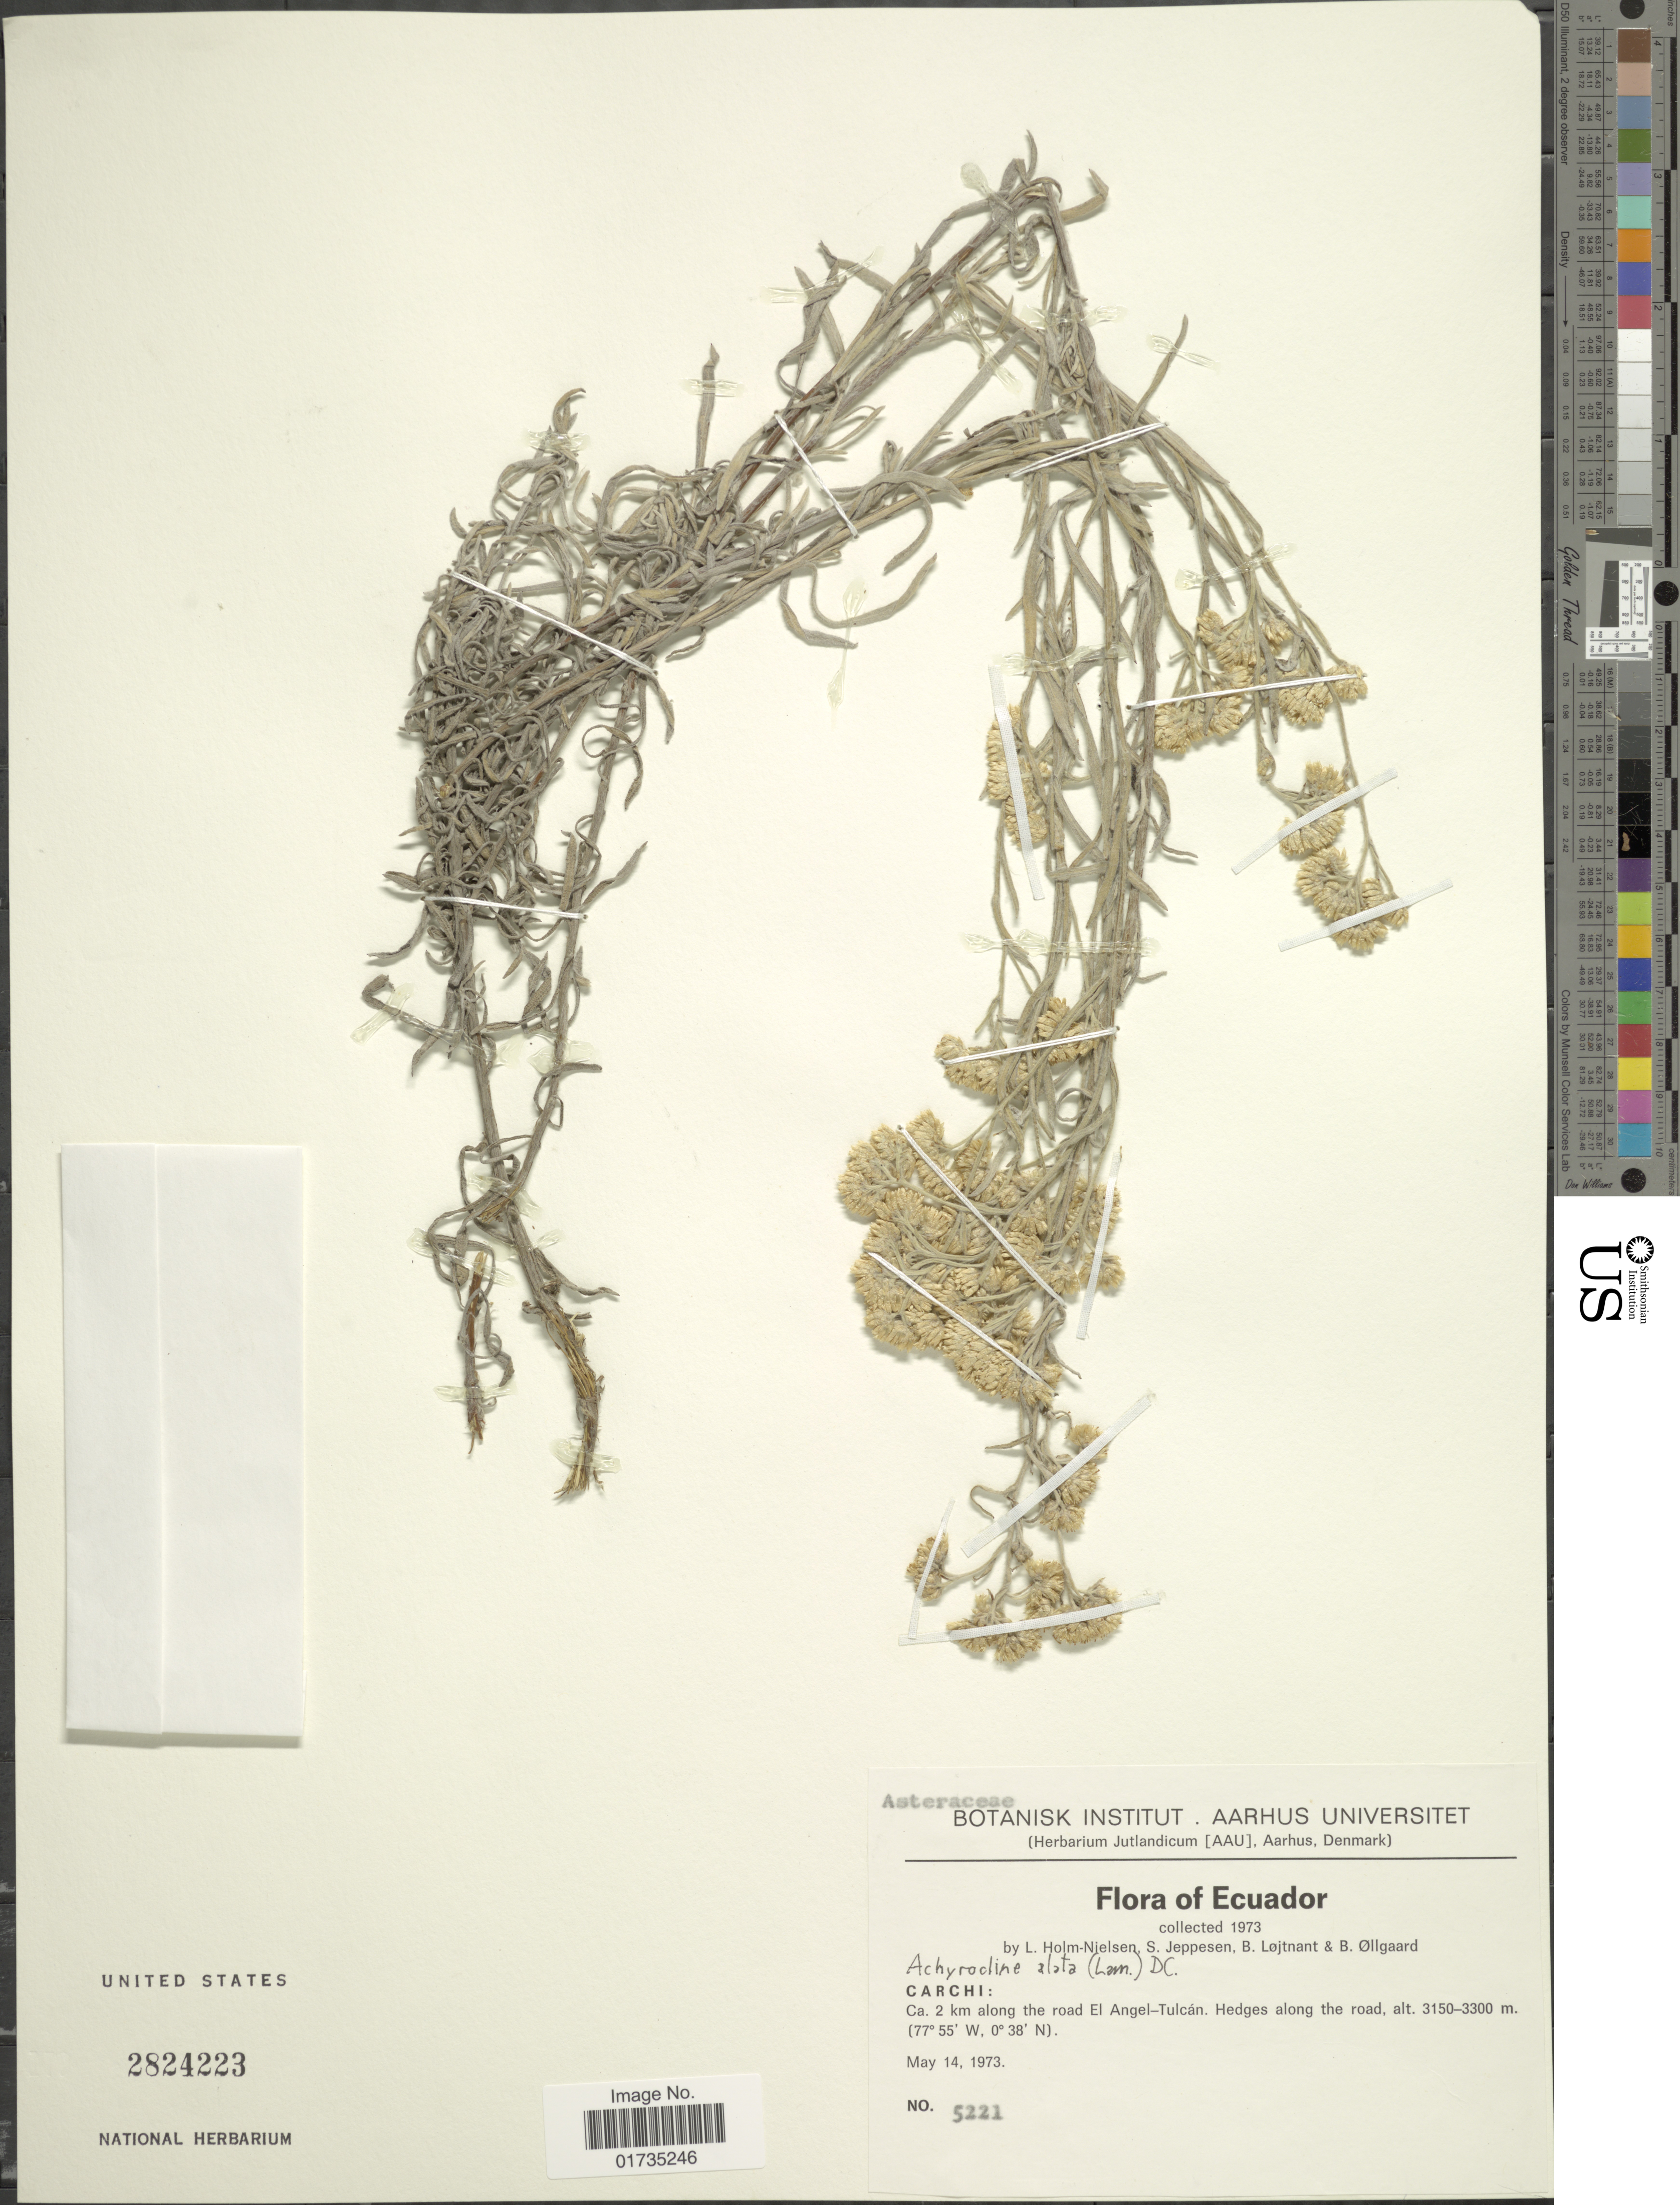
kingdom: Plantae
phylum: Tracheophyta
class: Magnoliopsida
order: Asterales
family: Asteraceae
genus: Achyrocline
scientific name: Achyrocline alata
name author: (Kunth) DC.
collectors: L. B. Holm-Nielsen, S. Jeppesen, B. Löjtnant & B. Øllgaard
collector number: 5221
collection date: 1973-05-14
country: Ecuador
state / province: Carchi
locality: Carchi; Ca. 2 km along the road El Angel-Tulcan. hedges along the road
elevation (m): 3150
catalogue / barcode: US 2824223